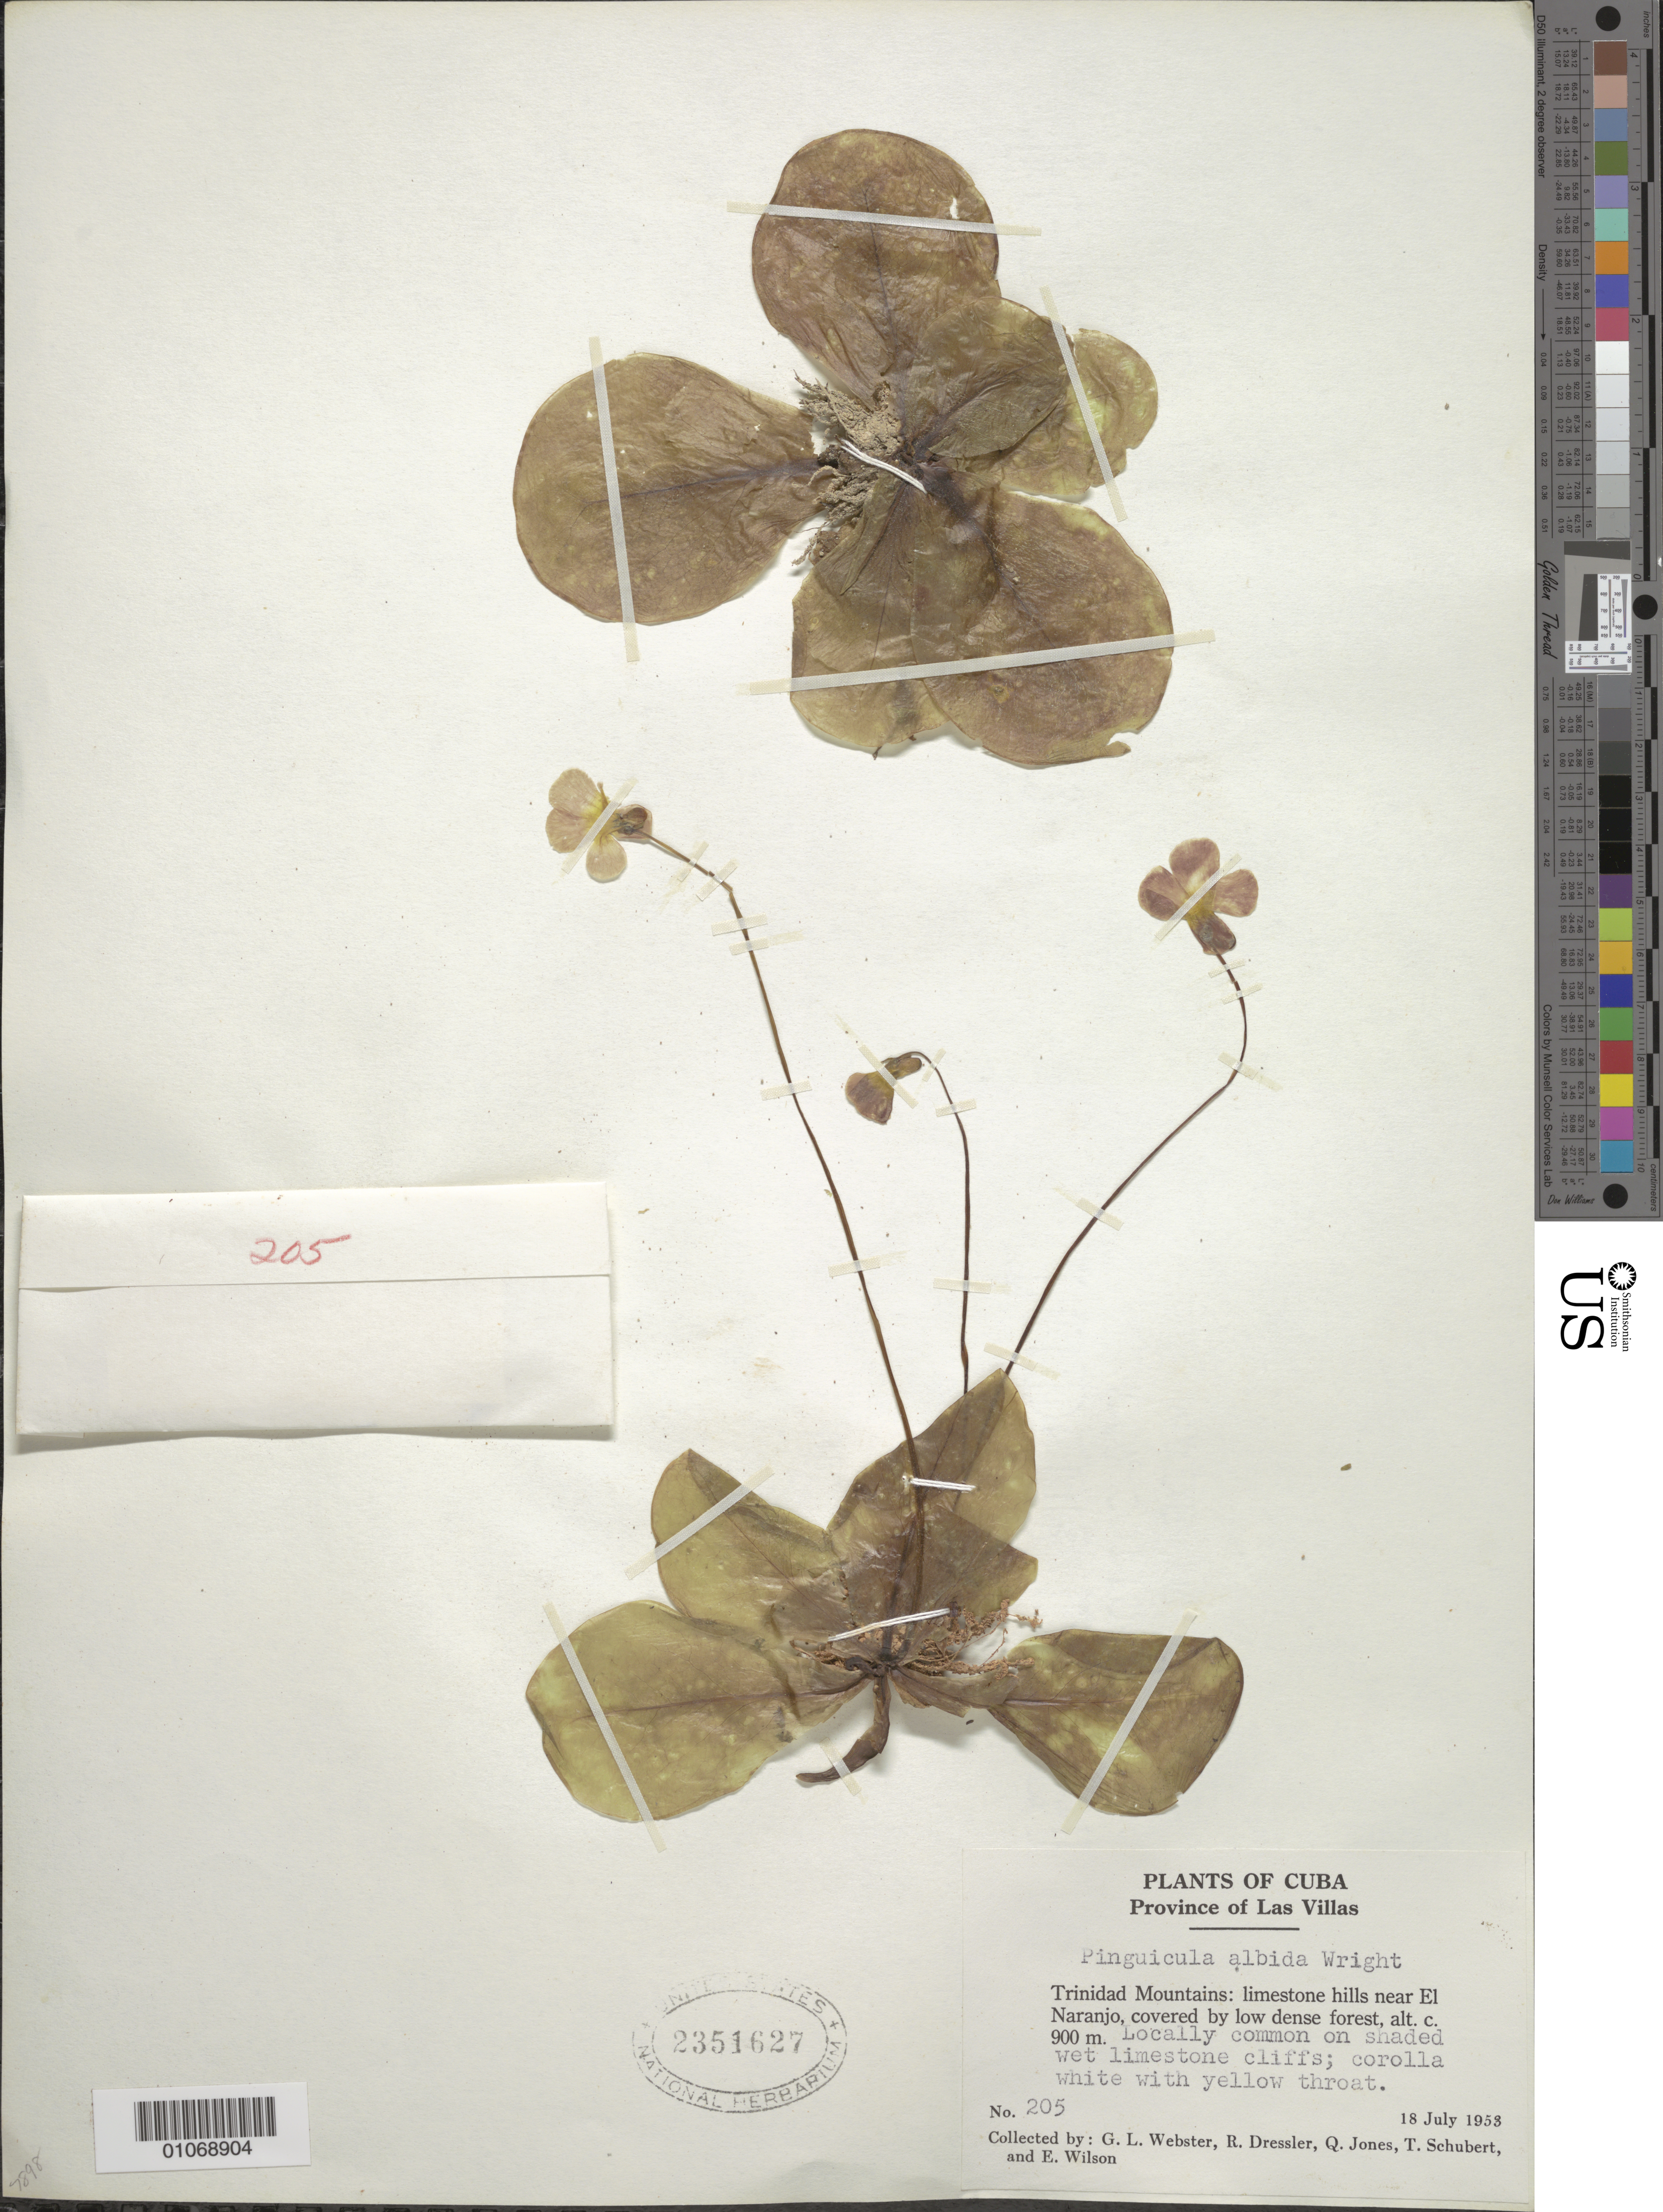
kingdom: Plantae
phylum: Tracheophyta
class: Magnoliopsida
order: Lamiales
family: Lentibulariaceae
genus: Pinguicula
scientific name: Pinguicula albida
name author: C. Wright ex Griseb.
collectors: G. L. Webster, R. Dressler, Q. Jones, E. Wilson & T. Schubert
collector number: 205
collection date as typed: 18 Jul 1953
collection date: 1953-07-18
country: Cuba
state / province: Las Villas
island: Cuba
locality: Trinidad Mountains: limestone hills near El Naranjo, covered by low dense forest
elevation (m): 900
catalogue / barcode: US 2351627